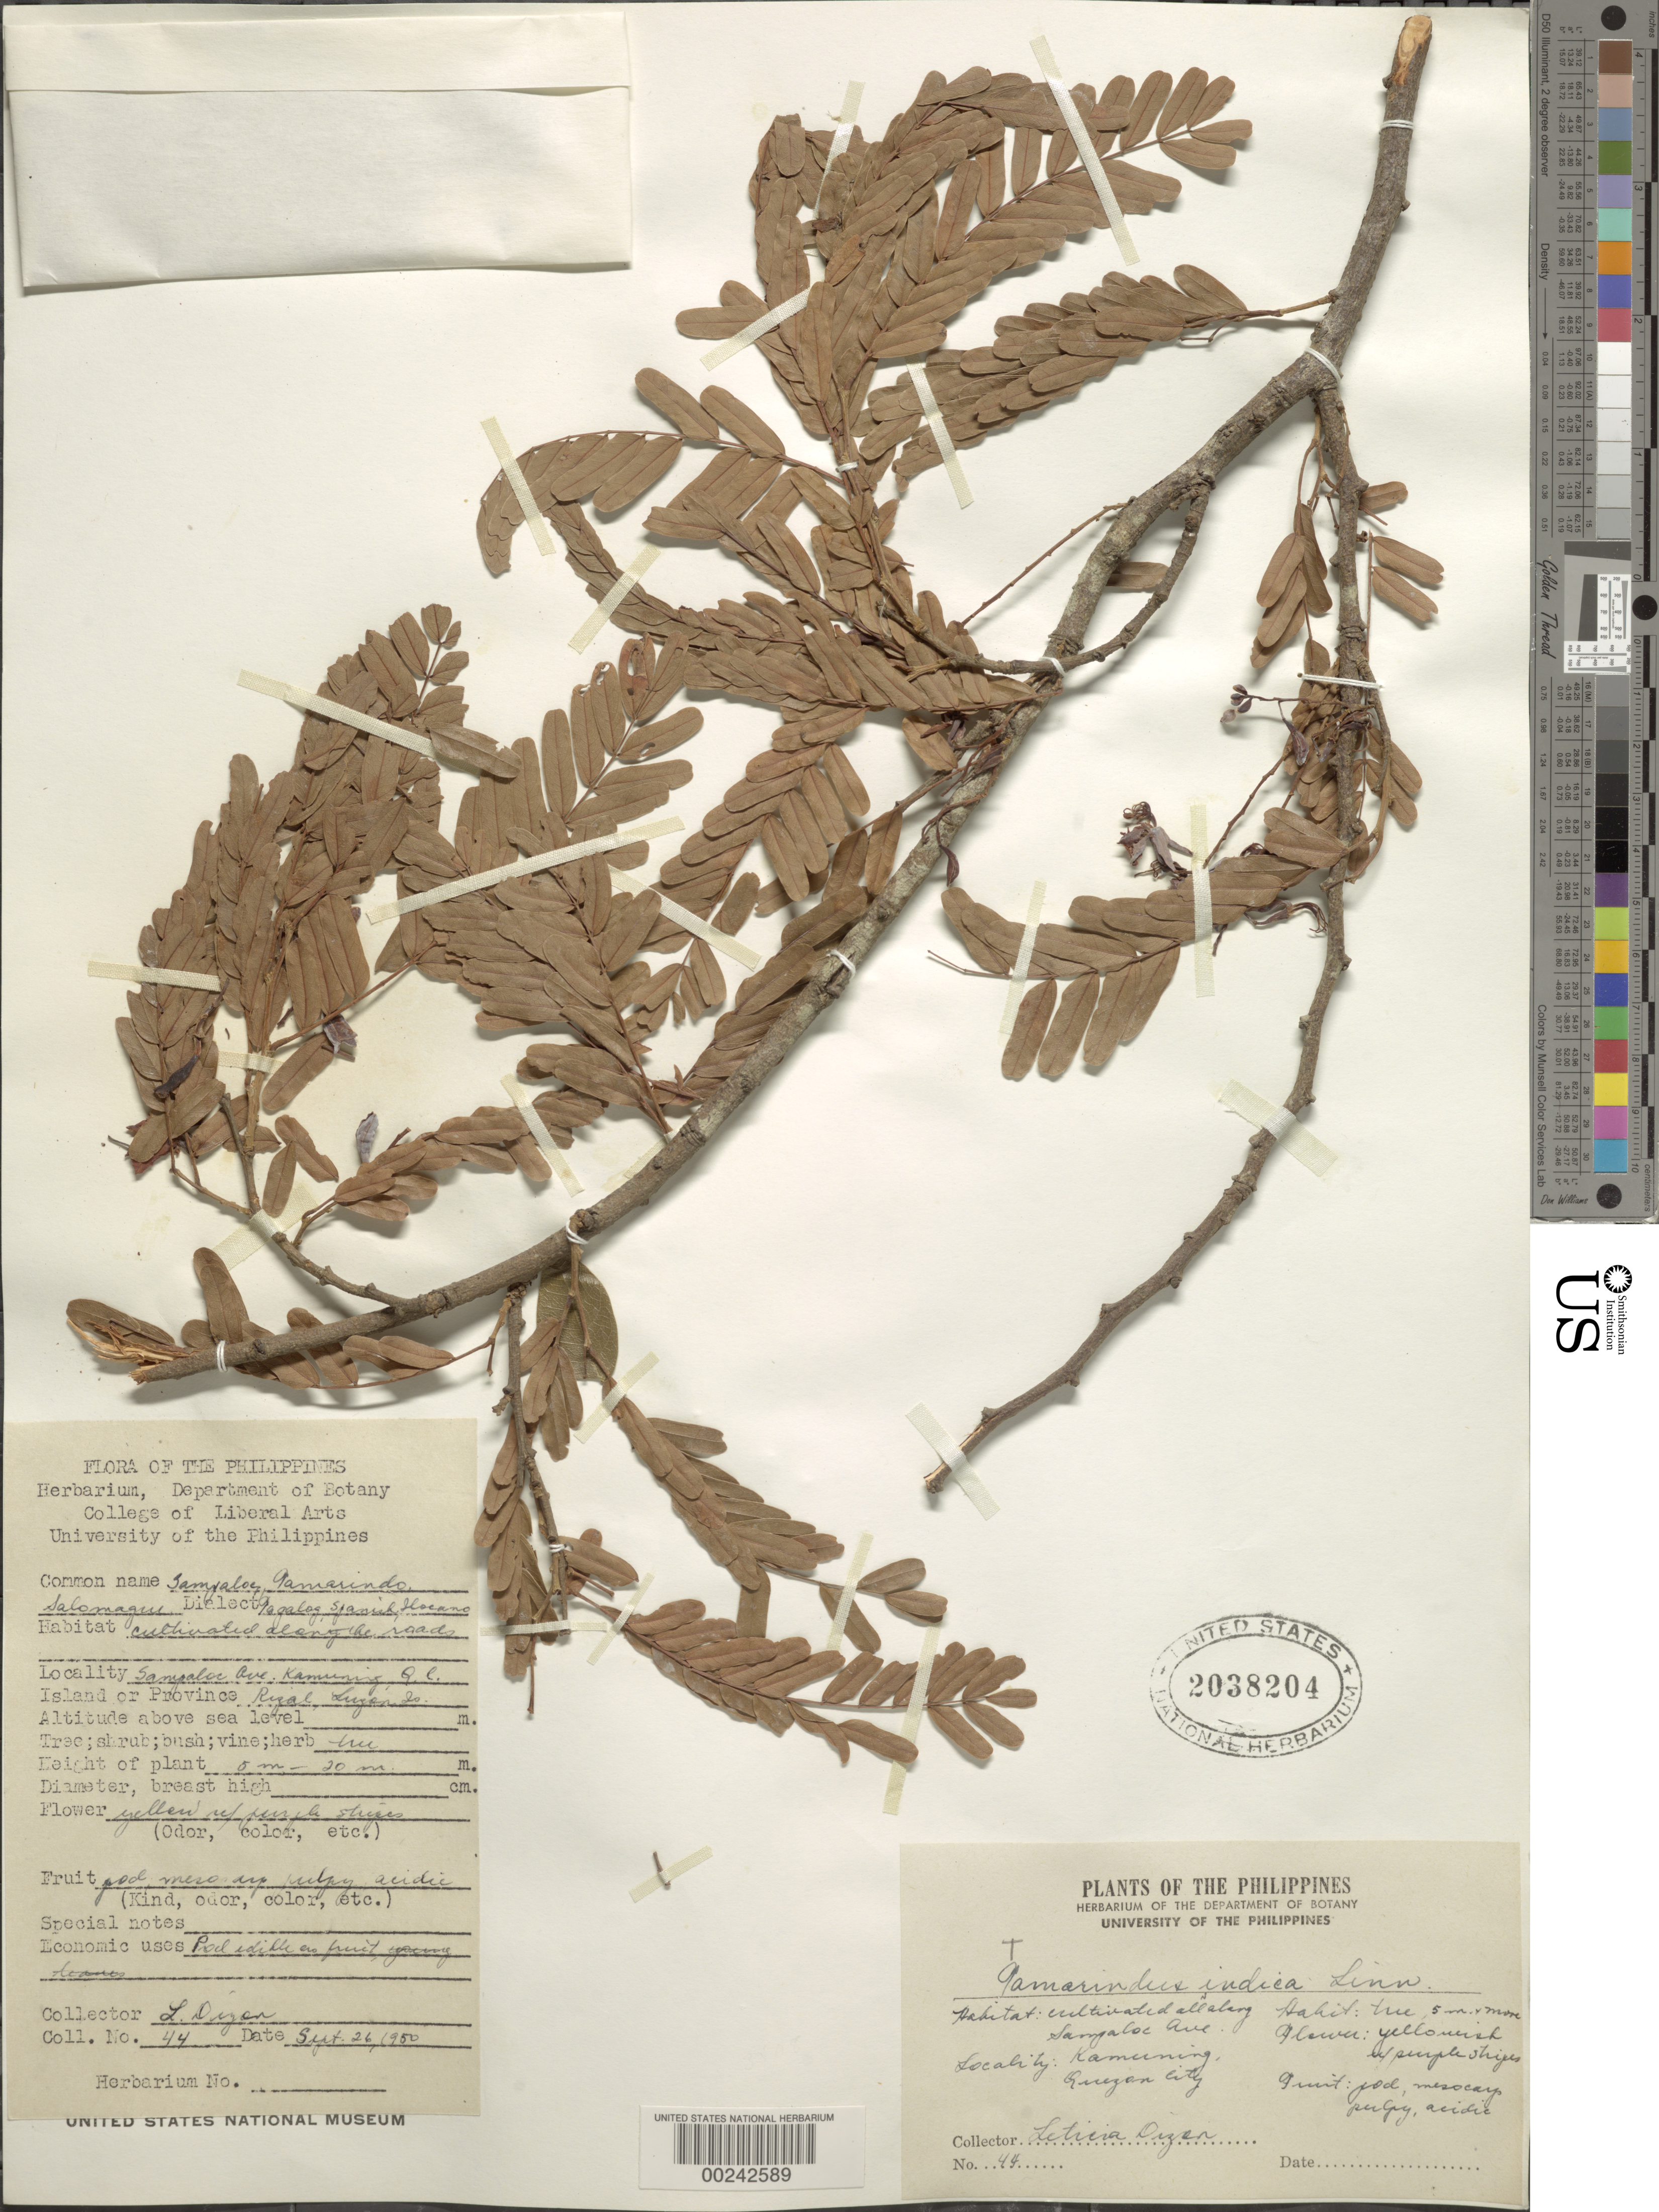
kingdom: Plantae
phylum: Tracheophyta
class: Magnoliopsida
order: Fabales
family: Fabaceae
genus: Tamarindus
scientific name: Tamarindus indica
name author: L.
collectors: L. Dizen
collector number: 44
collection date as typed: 26 Sep 1950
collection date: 1950-09-26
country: Philippines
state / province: National Capital Region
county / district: Quezon City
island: Luzon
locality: Kamuning, quezon city, sampaloc ave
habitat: Along street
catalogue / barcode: US 2038204